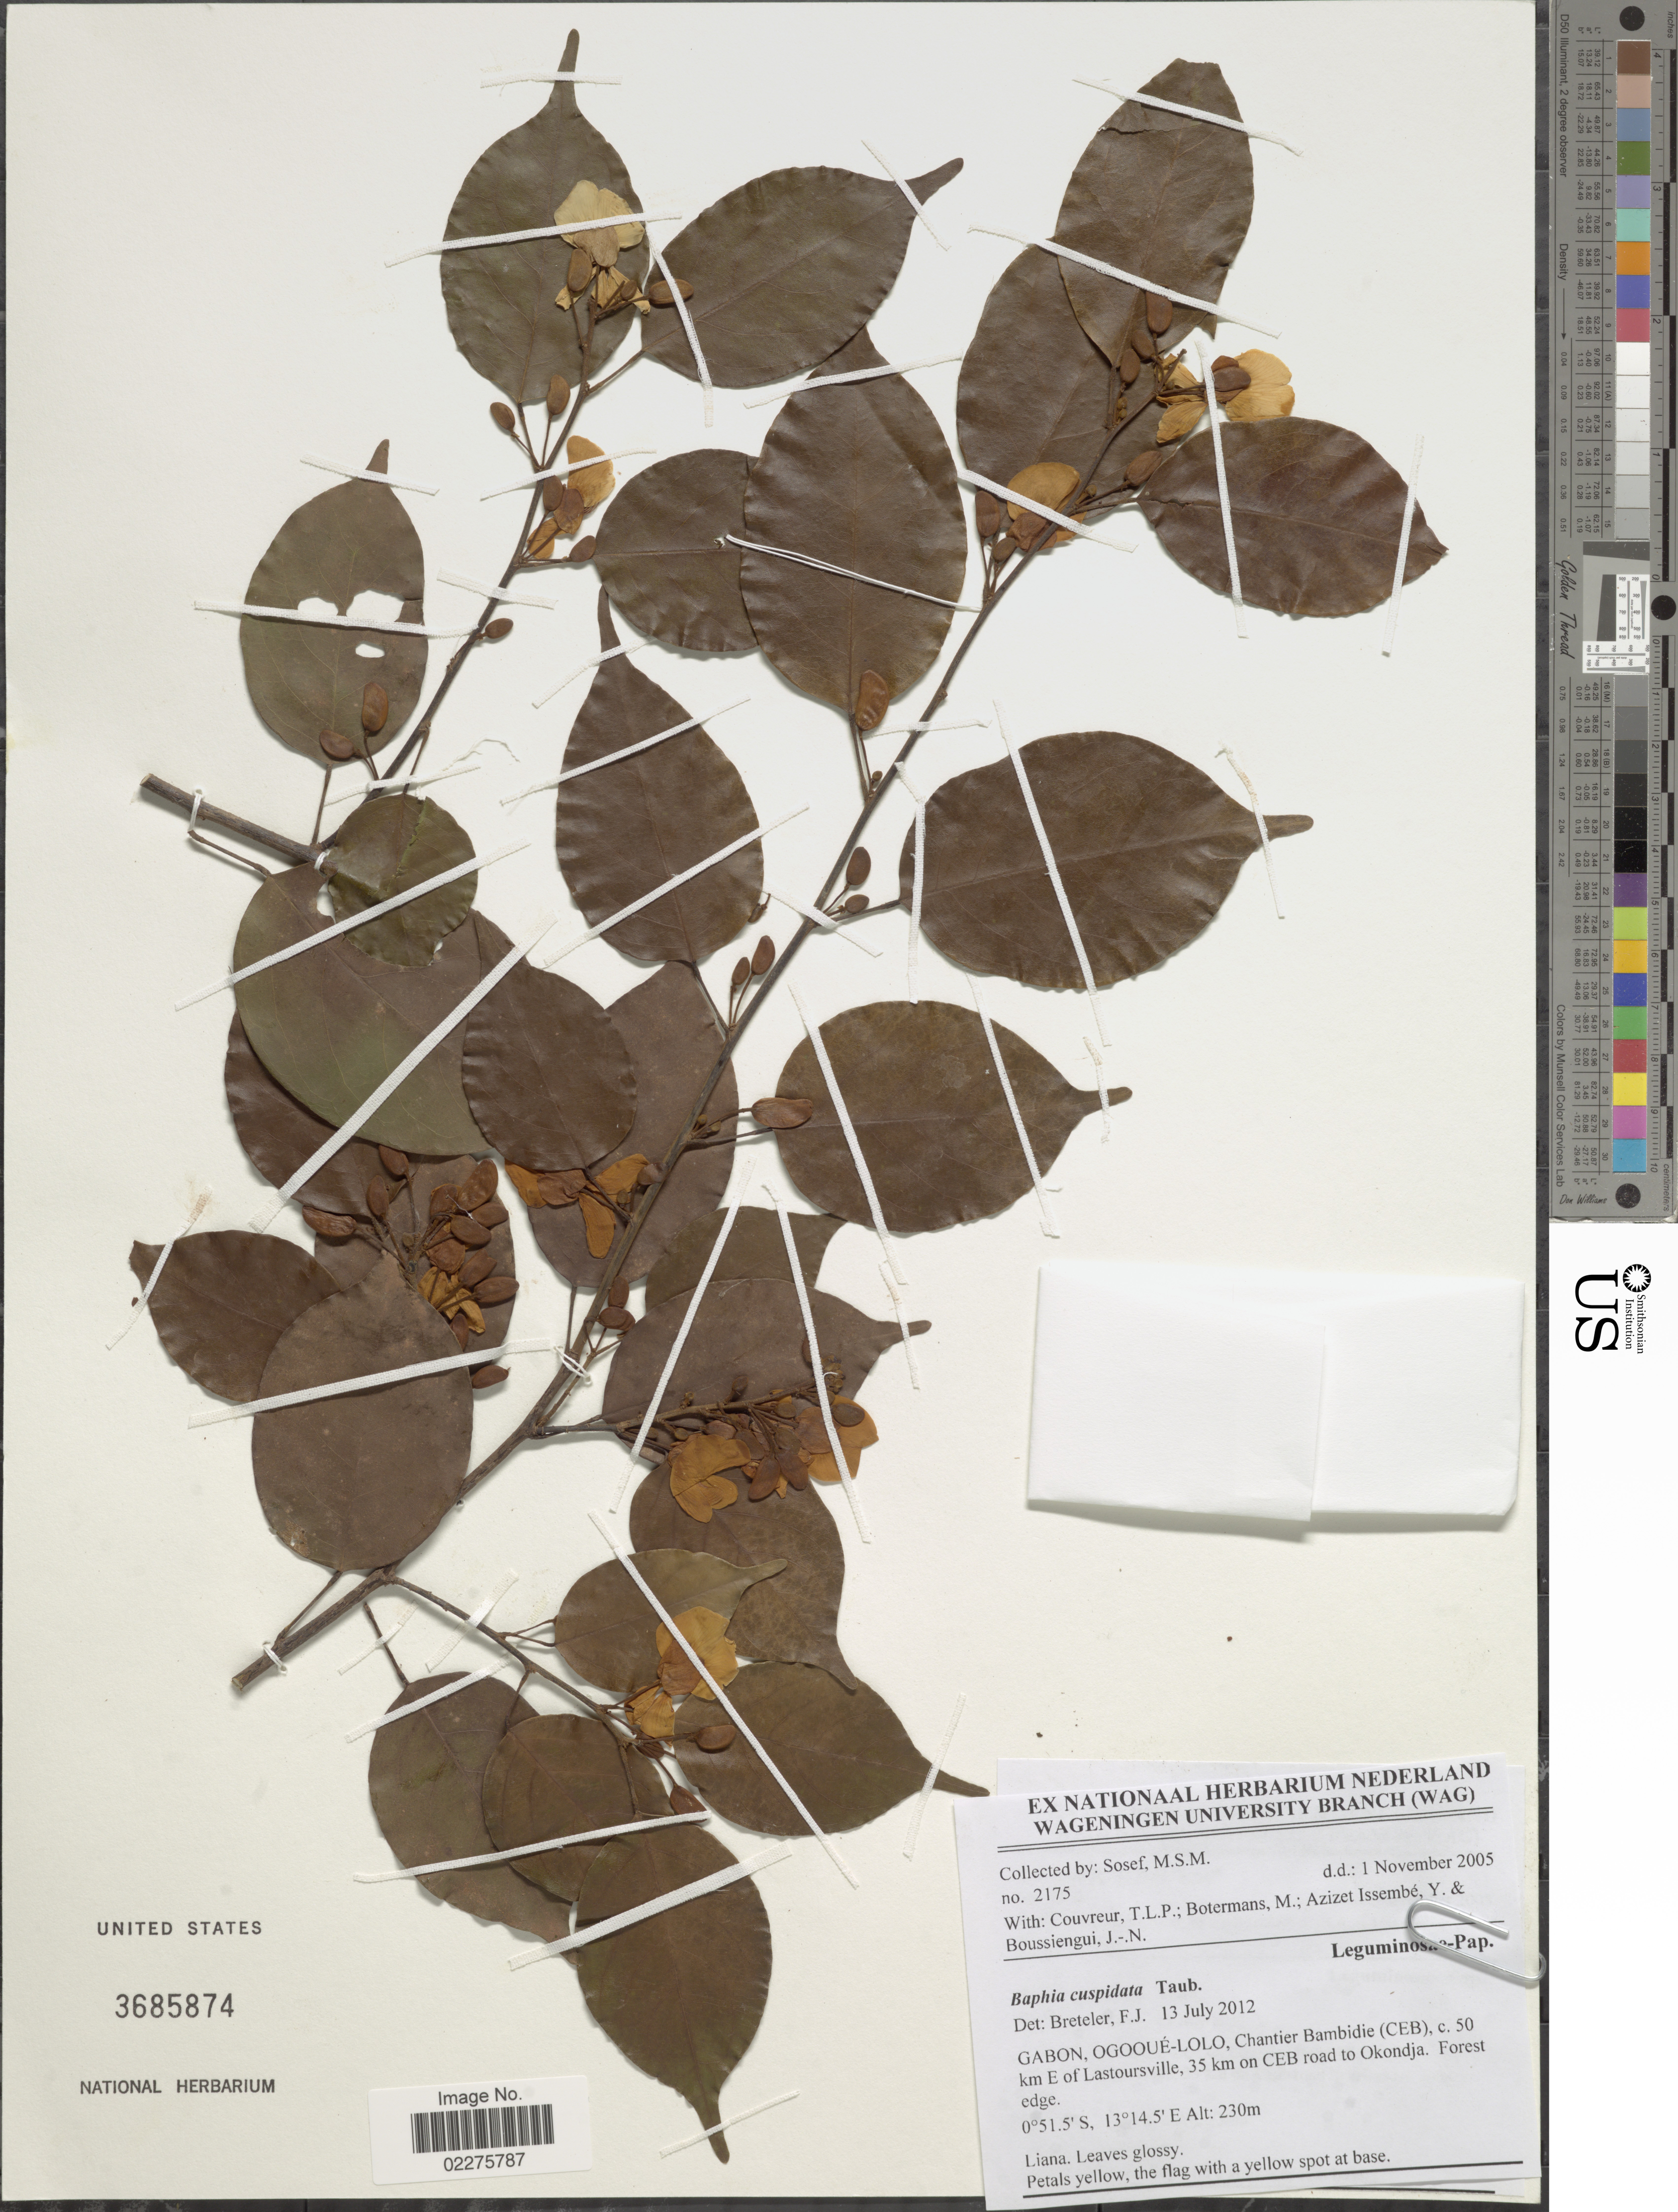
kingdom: Plantae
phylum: Tracheophyta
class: Magnoliopsida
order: Fabales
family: Fabaceae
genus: Baphia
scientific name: Baphia cuspidata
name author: Taub.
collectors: M. Sosef, T. Couvreur, M. Botermans, Y. Issembe & J. Boussiengui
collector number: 2175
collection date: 2005-11-01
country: Gabon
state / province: Ogooue-Lolo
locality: Chantier Bambidie (CEB), c. 50 km E of Lastoursville, 35 km on CEB road to Okondja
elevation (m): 230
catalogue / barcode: US 3685874